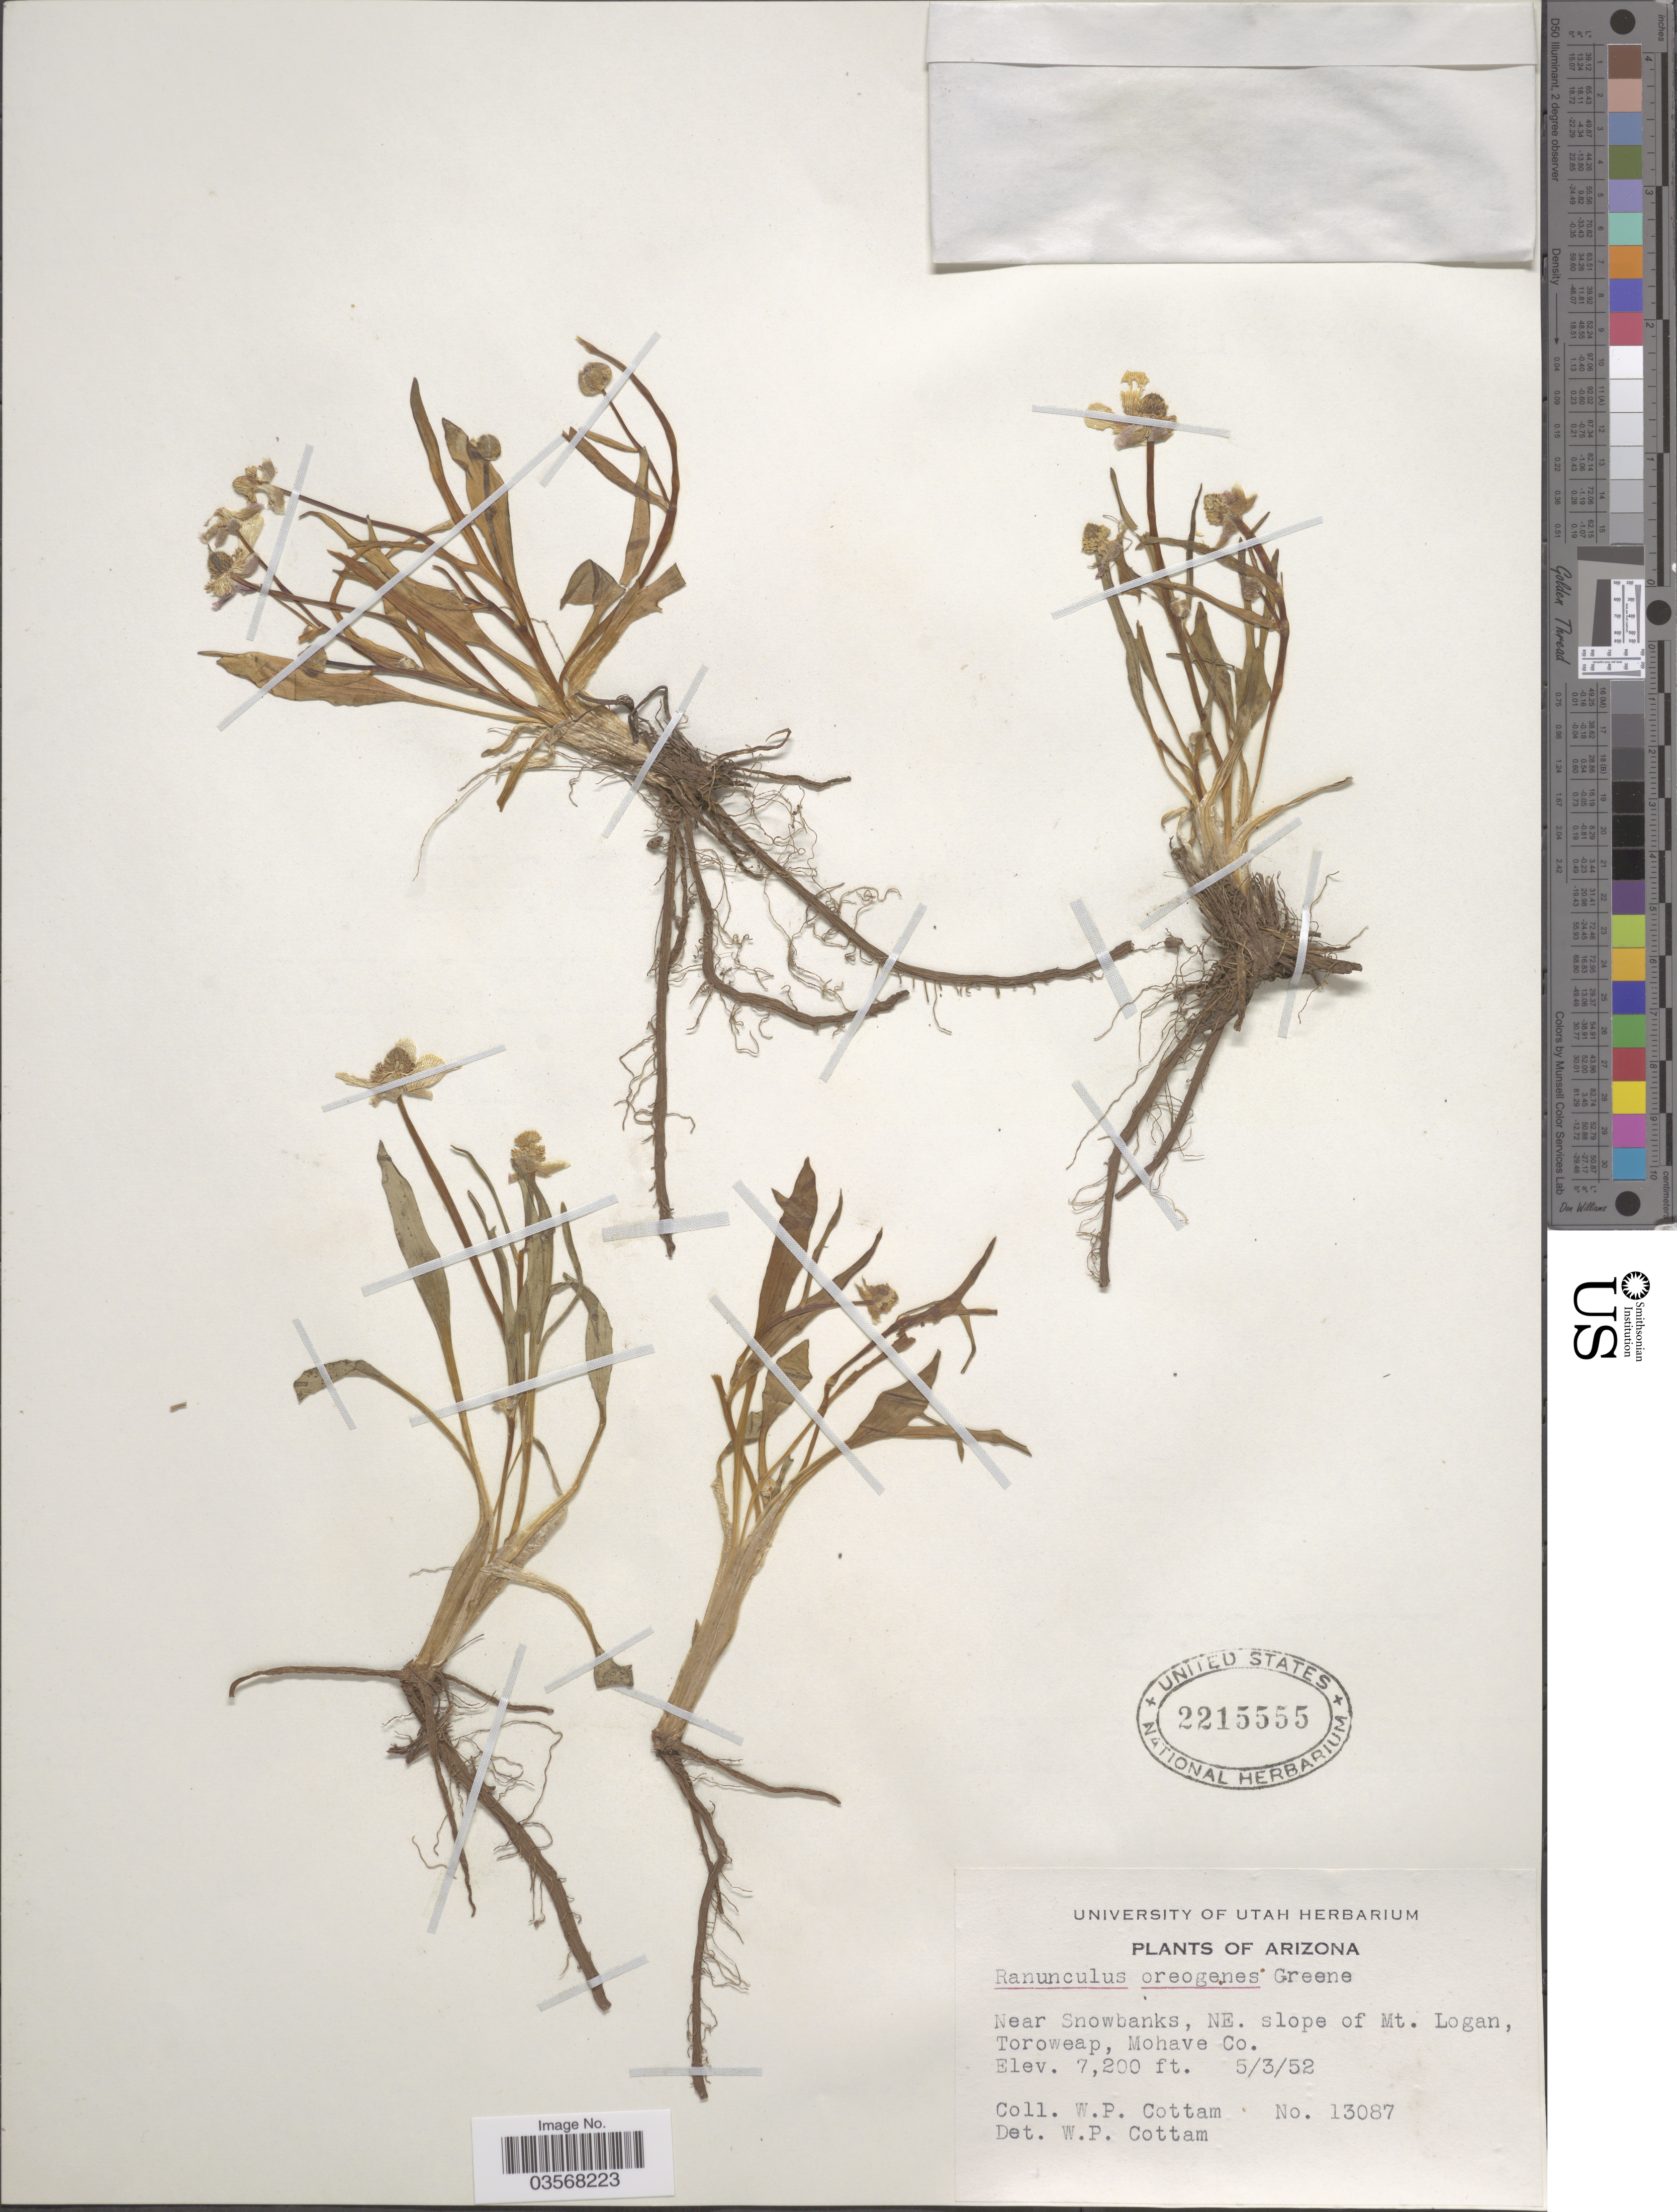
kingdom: Plantae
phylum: Tracheophyta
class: Magnoliopsida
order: Ranunculales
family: Ranunculaceae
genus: Ranunculus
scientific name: Ranunculus oreogenes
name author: Greene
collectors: W. Cottam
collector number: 13087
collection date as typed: Transcribed d/m/y: 3/5/52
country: United States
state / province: Arizona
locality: Near Snowbanks, NE. slope of Mt. Logan, Toroweap, Mohave Co.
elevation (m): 2195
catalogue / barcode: US 2215555